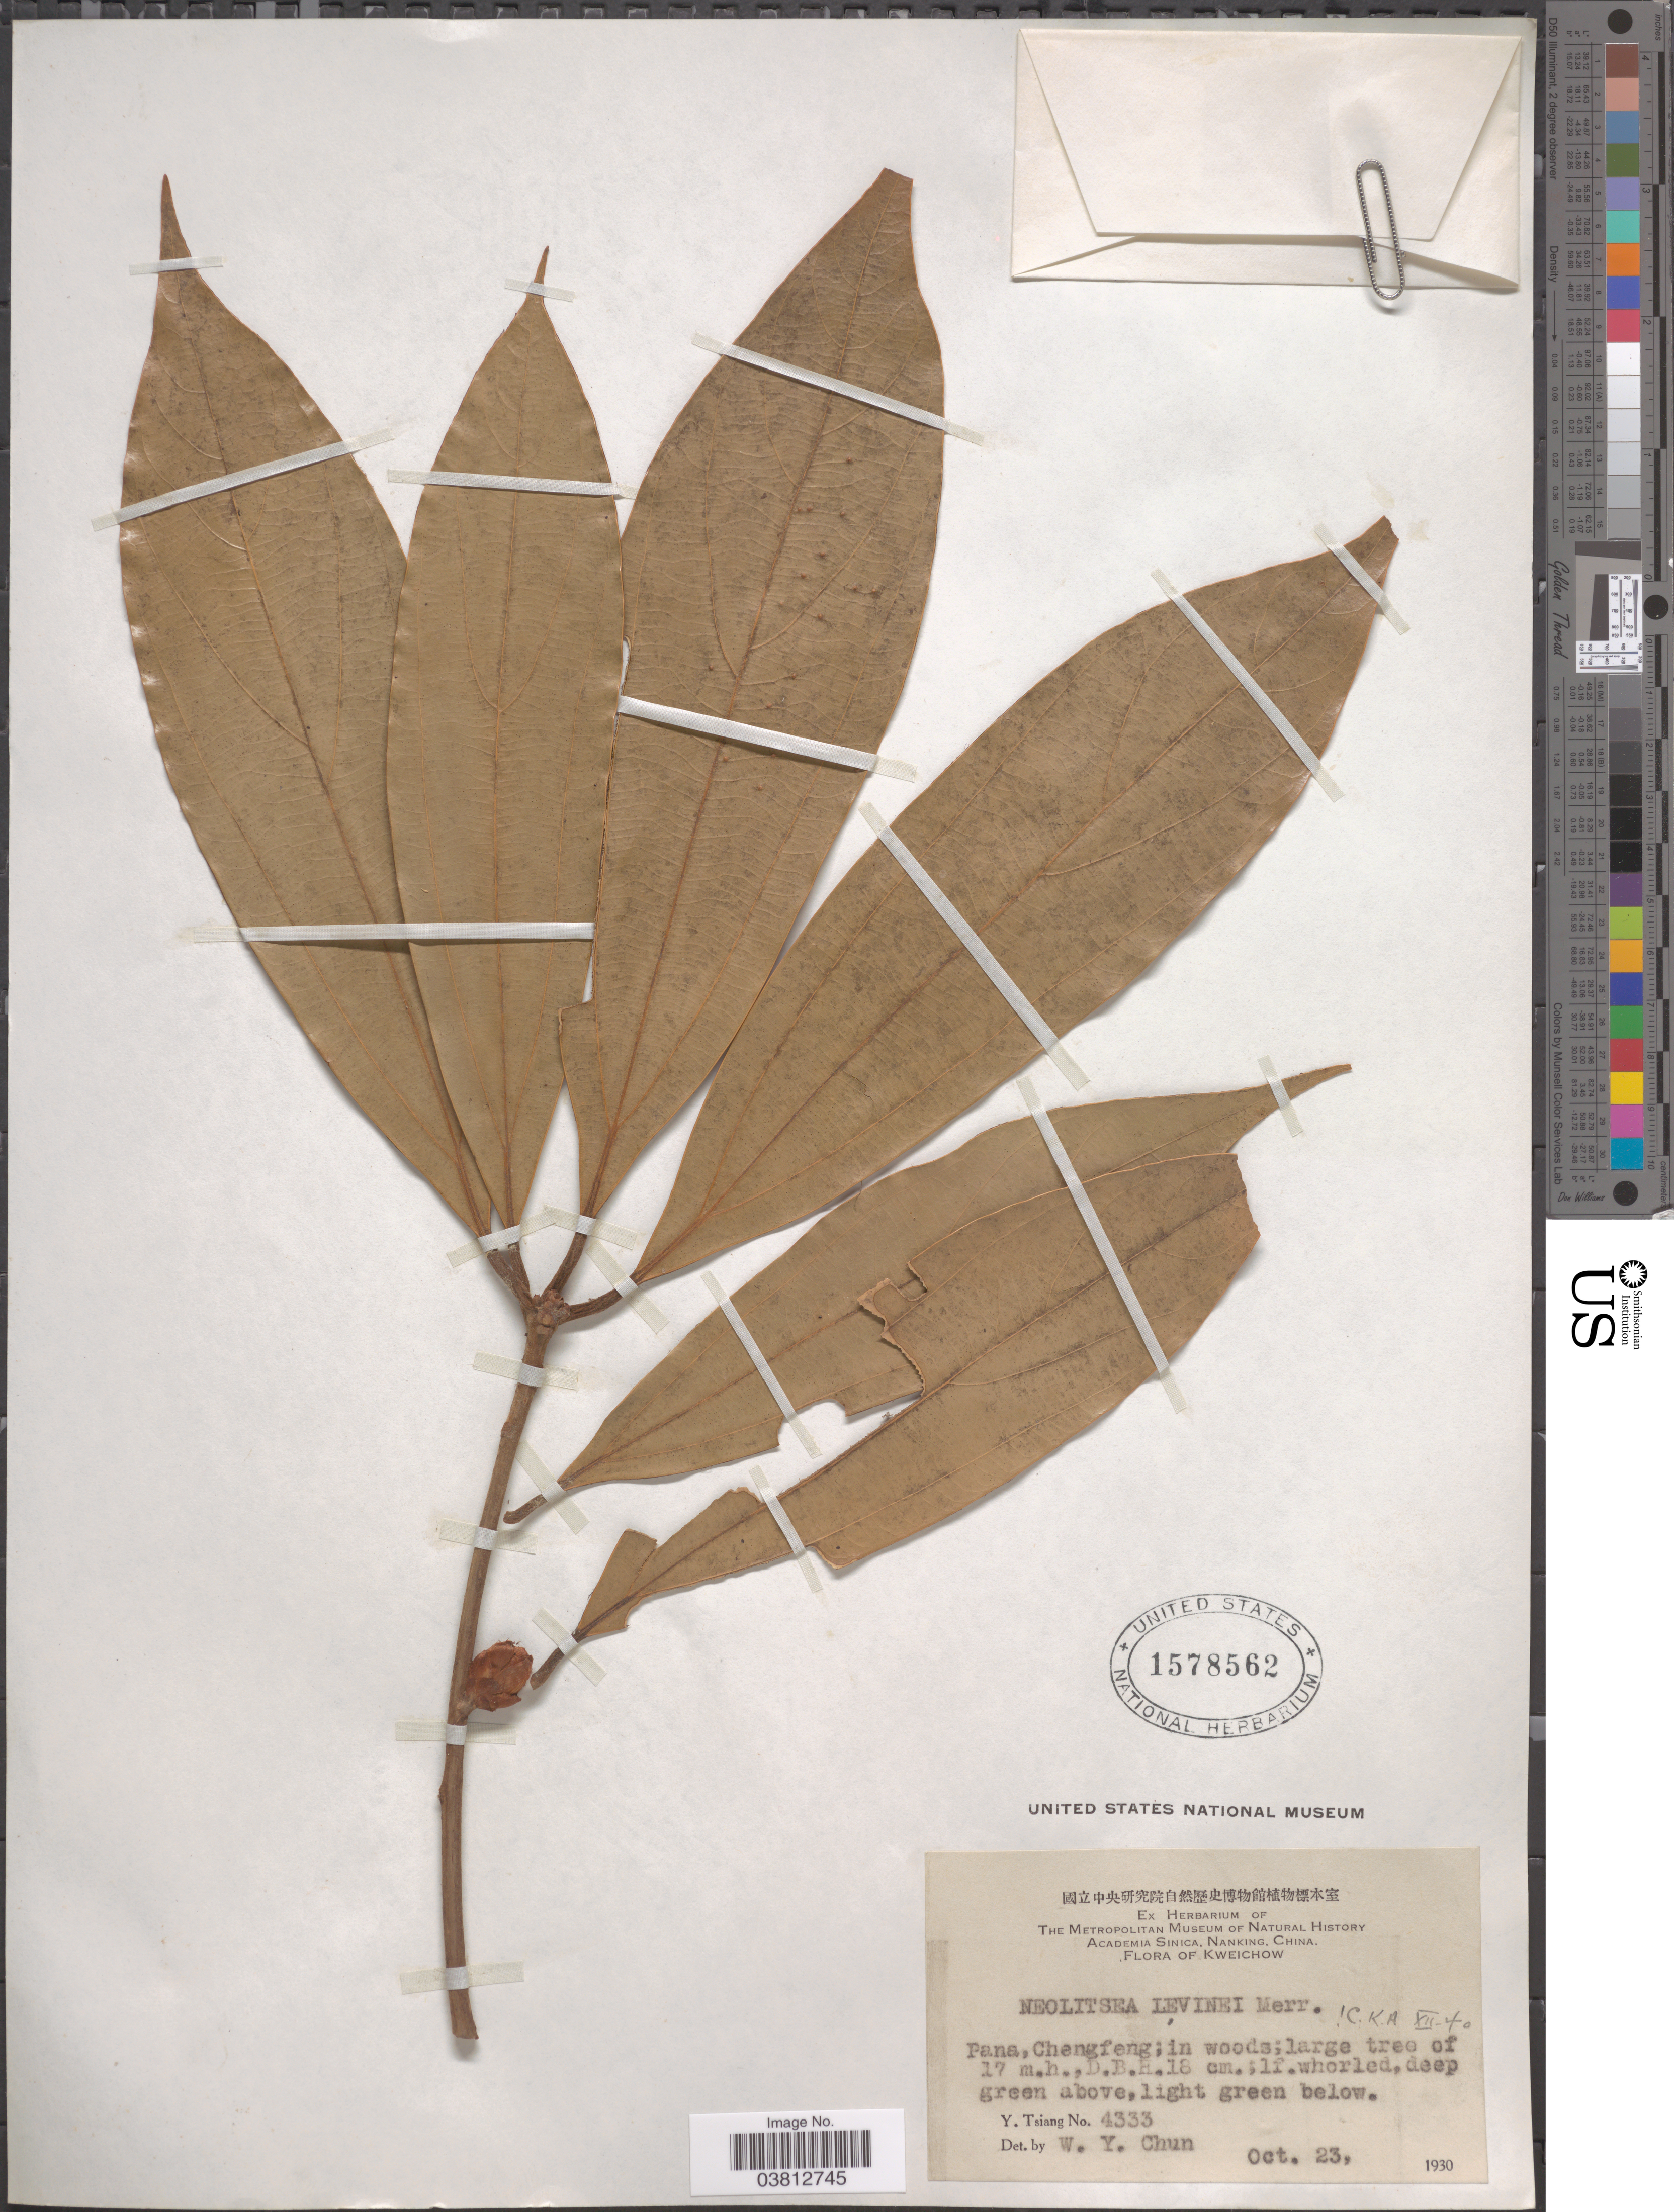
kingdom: Plantae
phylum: Tracheophyta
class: Magnoliopsida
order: Laurales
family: Lauraceae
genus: Neolitsea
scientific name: Neolitsea levinei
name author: Merr.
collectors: Y. Tsiang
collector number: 4333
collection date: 1930-10-23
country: China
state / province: Guizhou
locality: Kweichow. Pana, Chengfeng.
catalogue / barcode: US 1578562